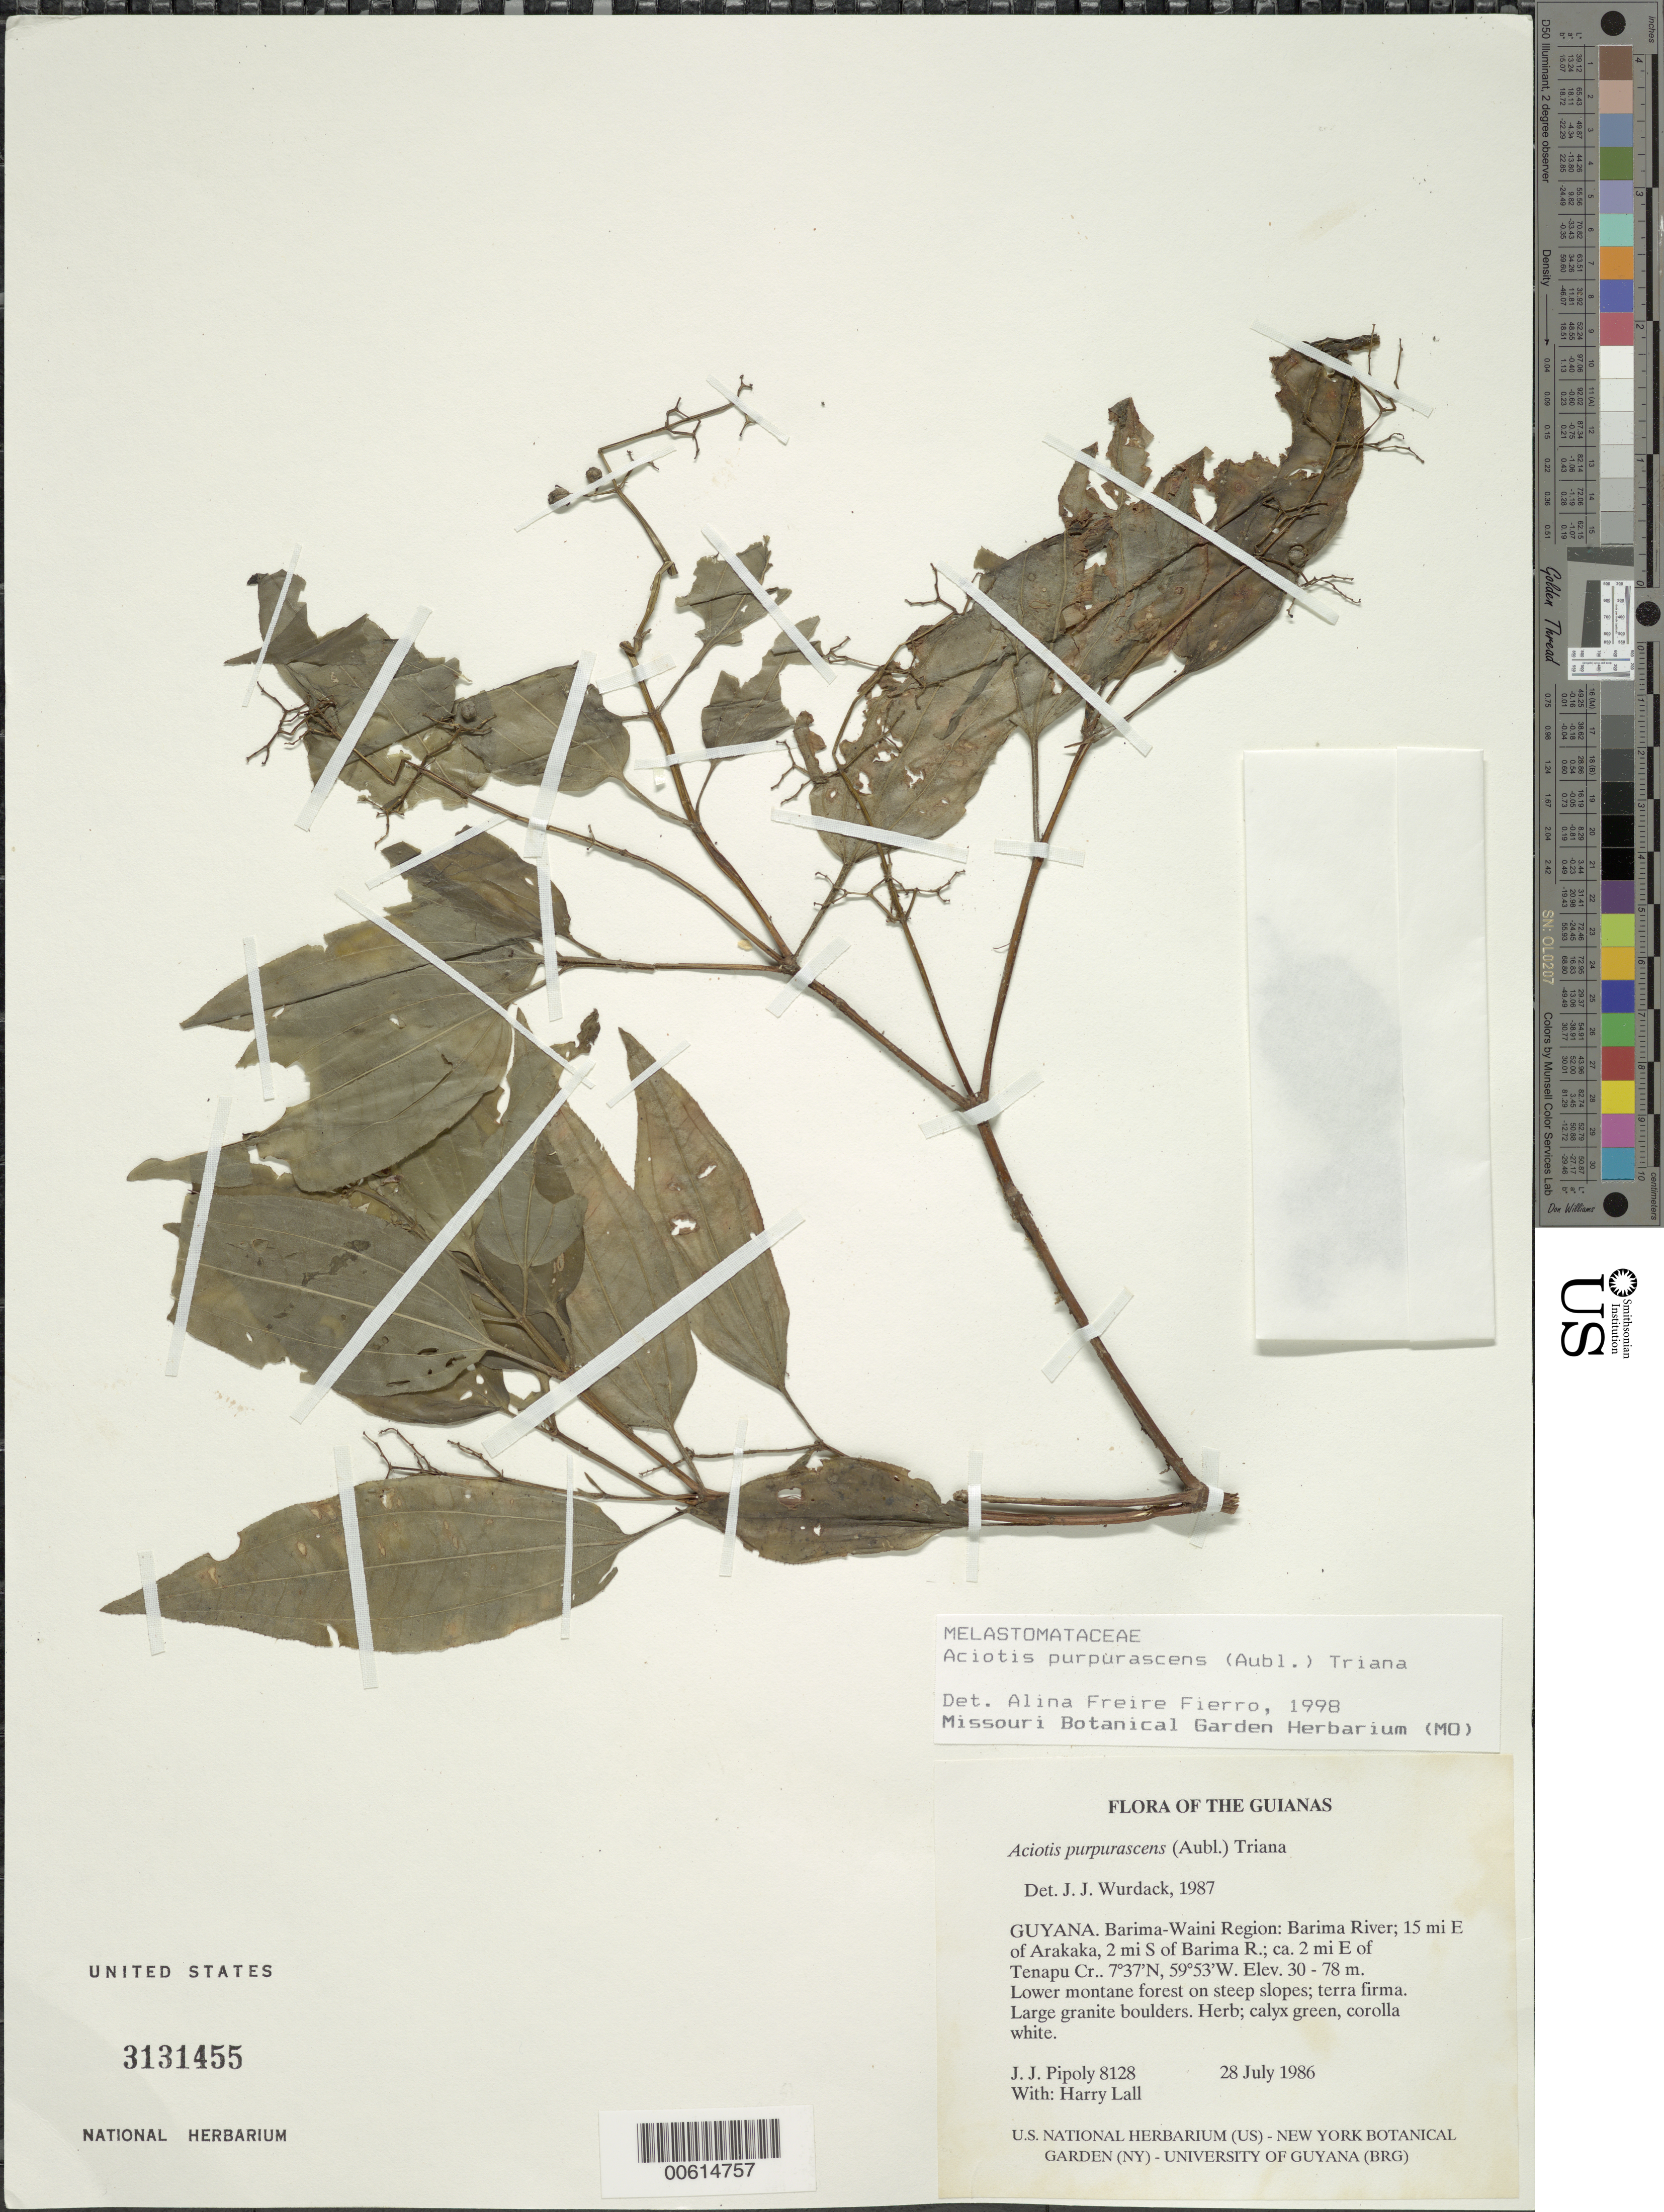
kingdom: Plantae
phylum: Tracheophyta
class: Magnoliopsida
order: Myrtales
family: Melastomataceae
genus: Aciotis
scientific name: Aciotis purpurascens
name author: (Aubl.) Triana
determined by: Wurdack, John J., (US), US (UNITED STATES)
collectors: J. J. Pipoly & H. Lall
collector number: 8128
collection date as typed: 28 July 1986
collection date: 1986-07-28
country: Guyana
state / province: Barima-Waini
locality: Barima River; 15 mi E of Arakaka, 2 mi S of Barima R.; ca. 2 mi E of Tenapu Cr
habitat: Lower montane forest on steep slopes; terra firma. Large granite boulders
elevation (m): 30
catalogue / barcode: US 3131455